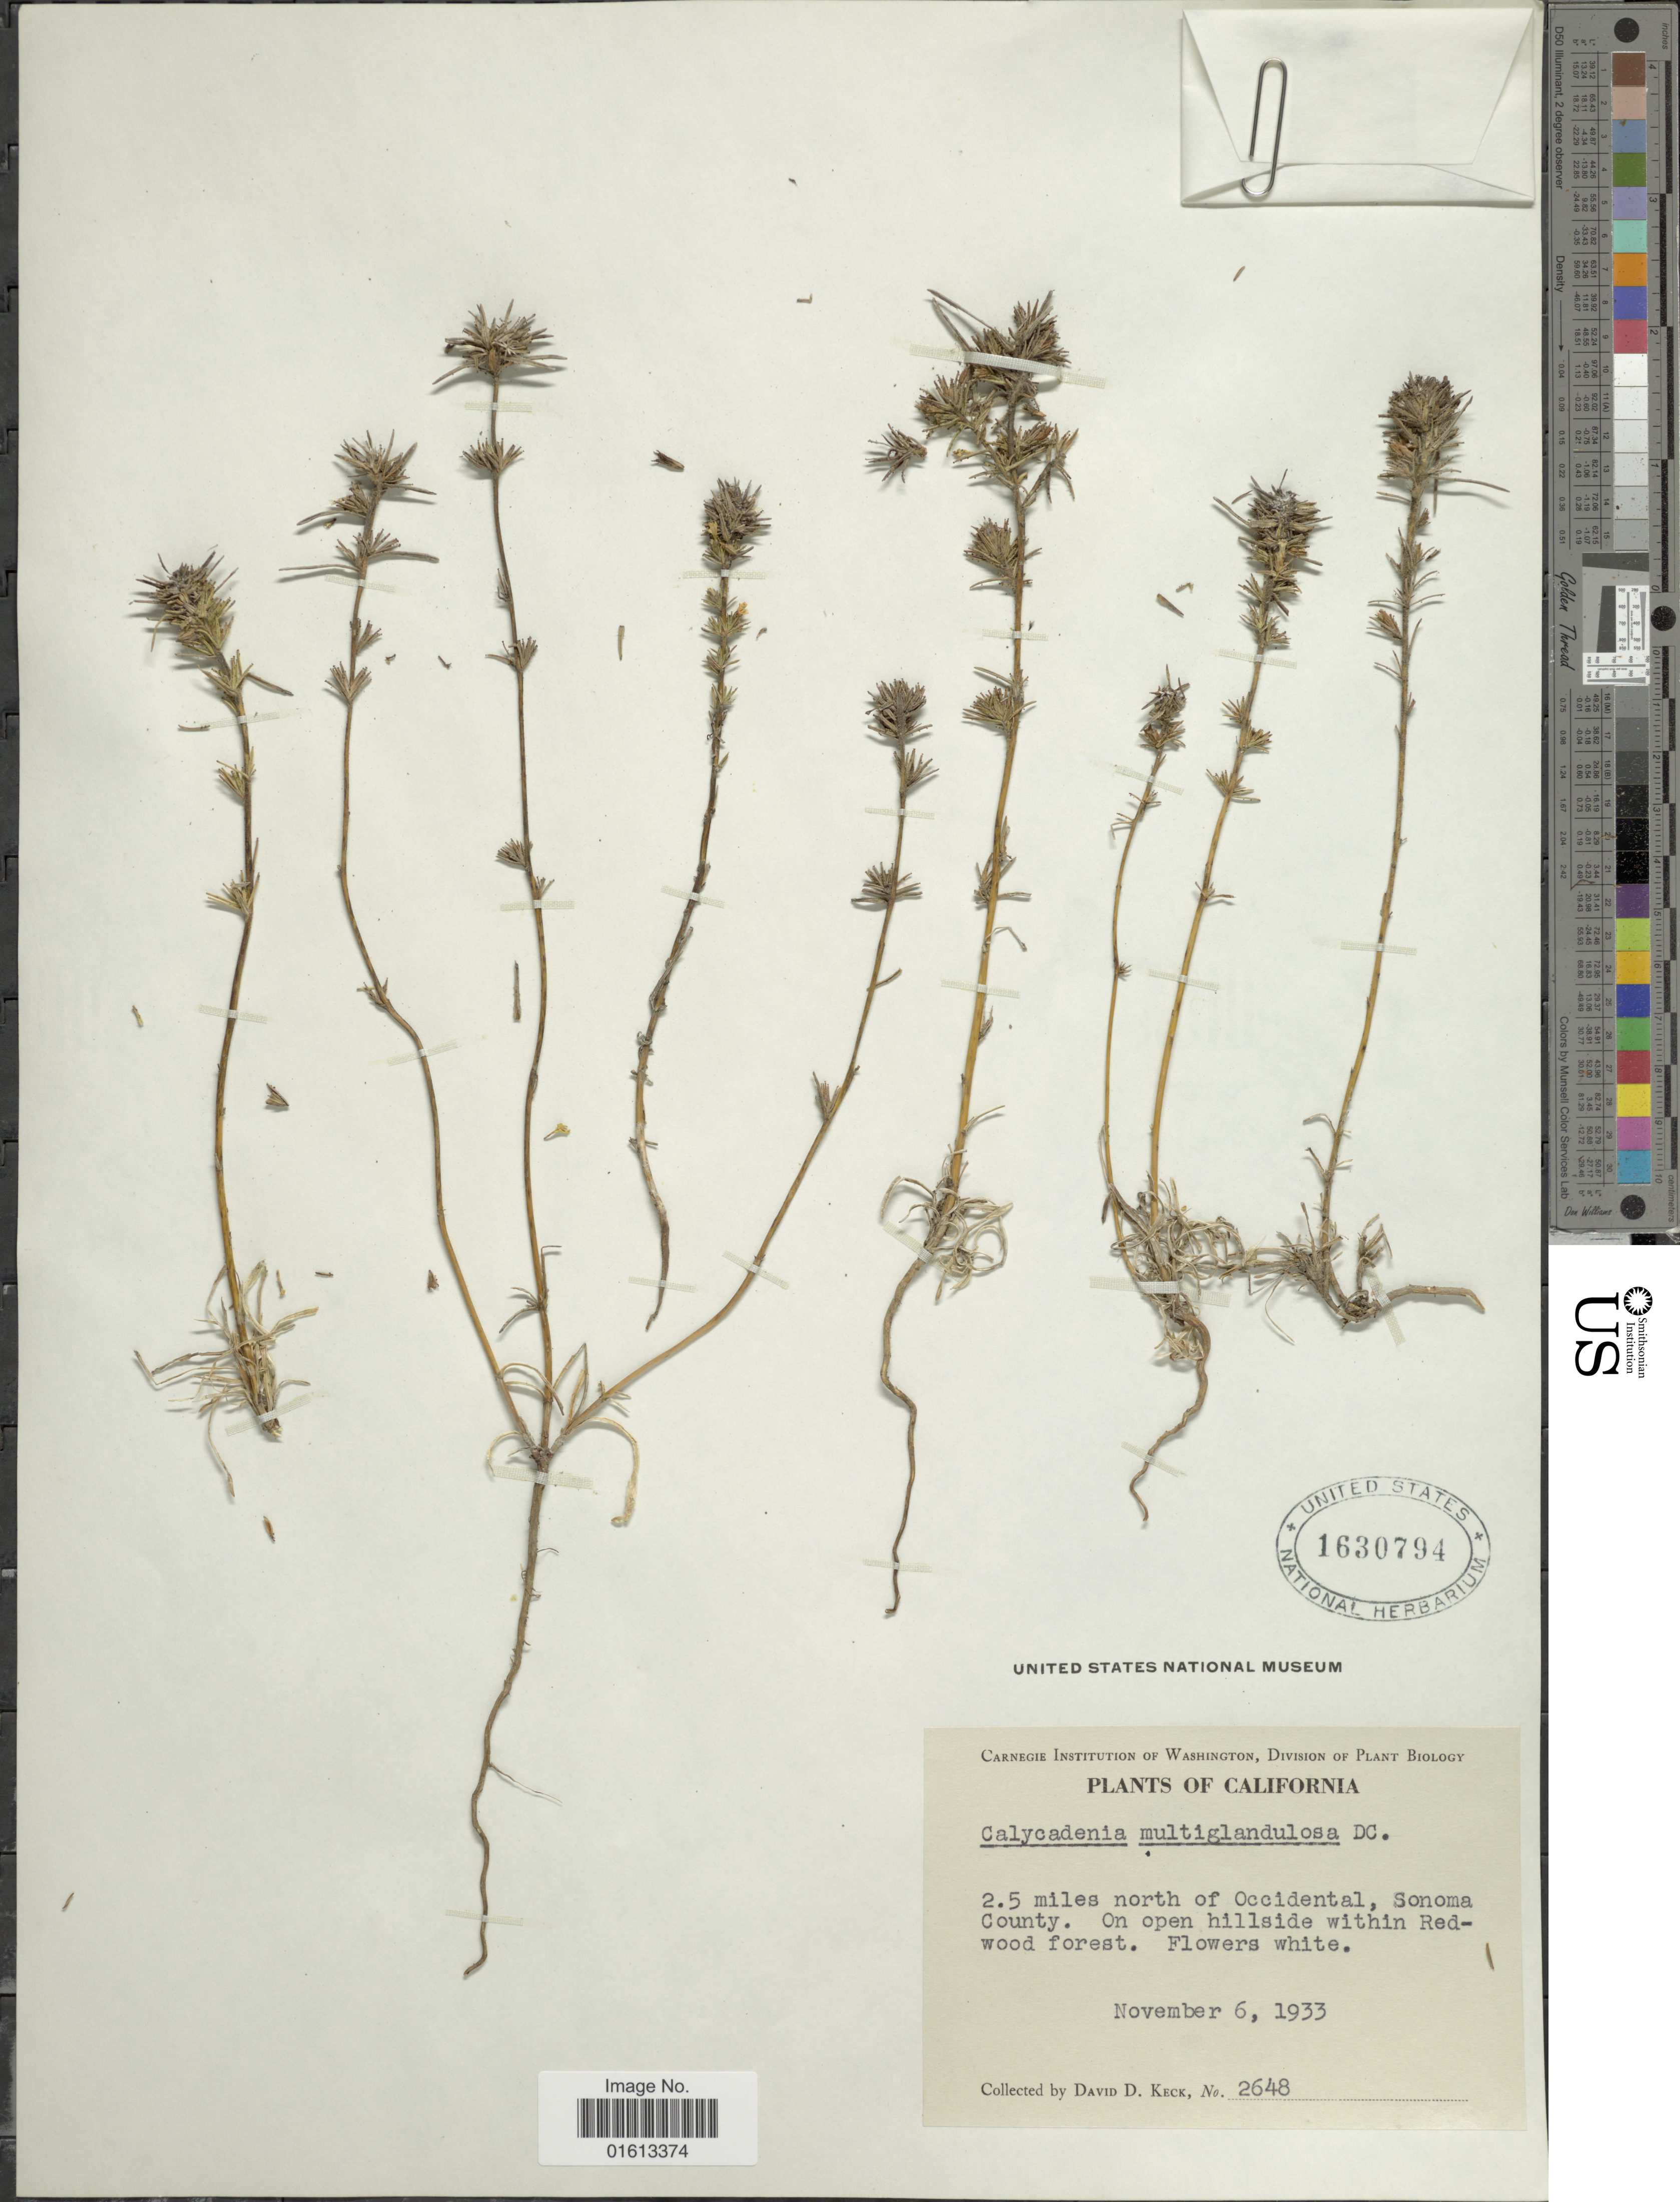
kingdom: Plantae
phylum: Tracheophyta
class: Magnoliopsida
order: Asterales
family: Asteraceae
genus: Calycadenia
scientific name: Calycadenia multiglandulosa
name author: DC.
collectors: D. D. Keck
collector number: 2648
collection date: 1933-11-06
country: United States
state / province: California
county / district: Sonoma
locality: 2.5 miles north of Occidental, Sonoma County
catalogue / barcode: US 1630794